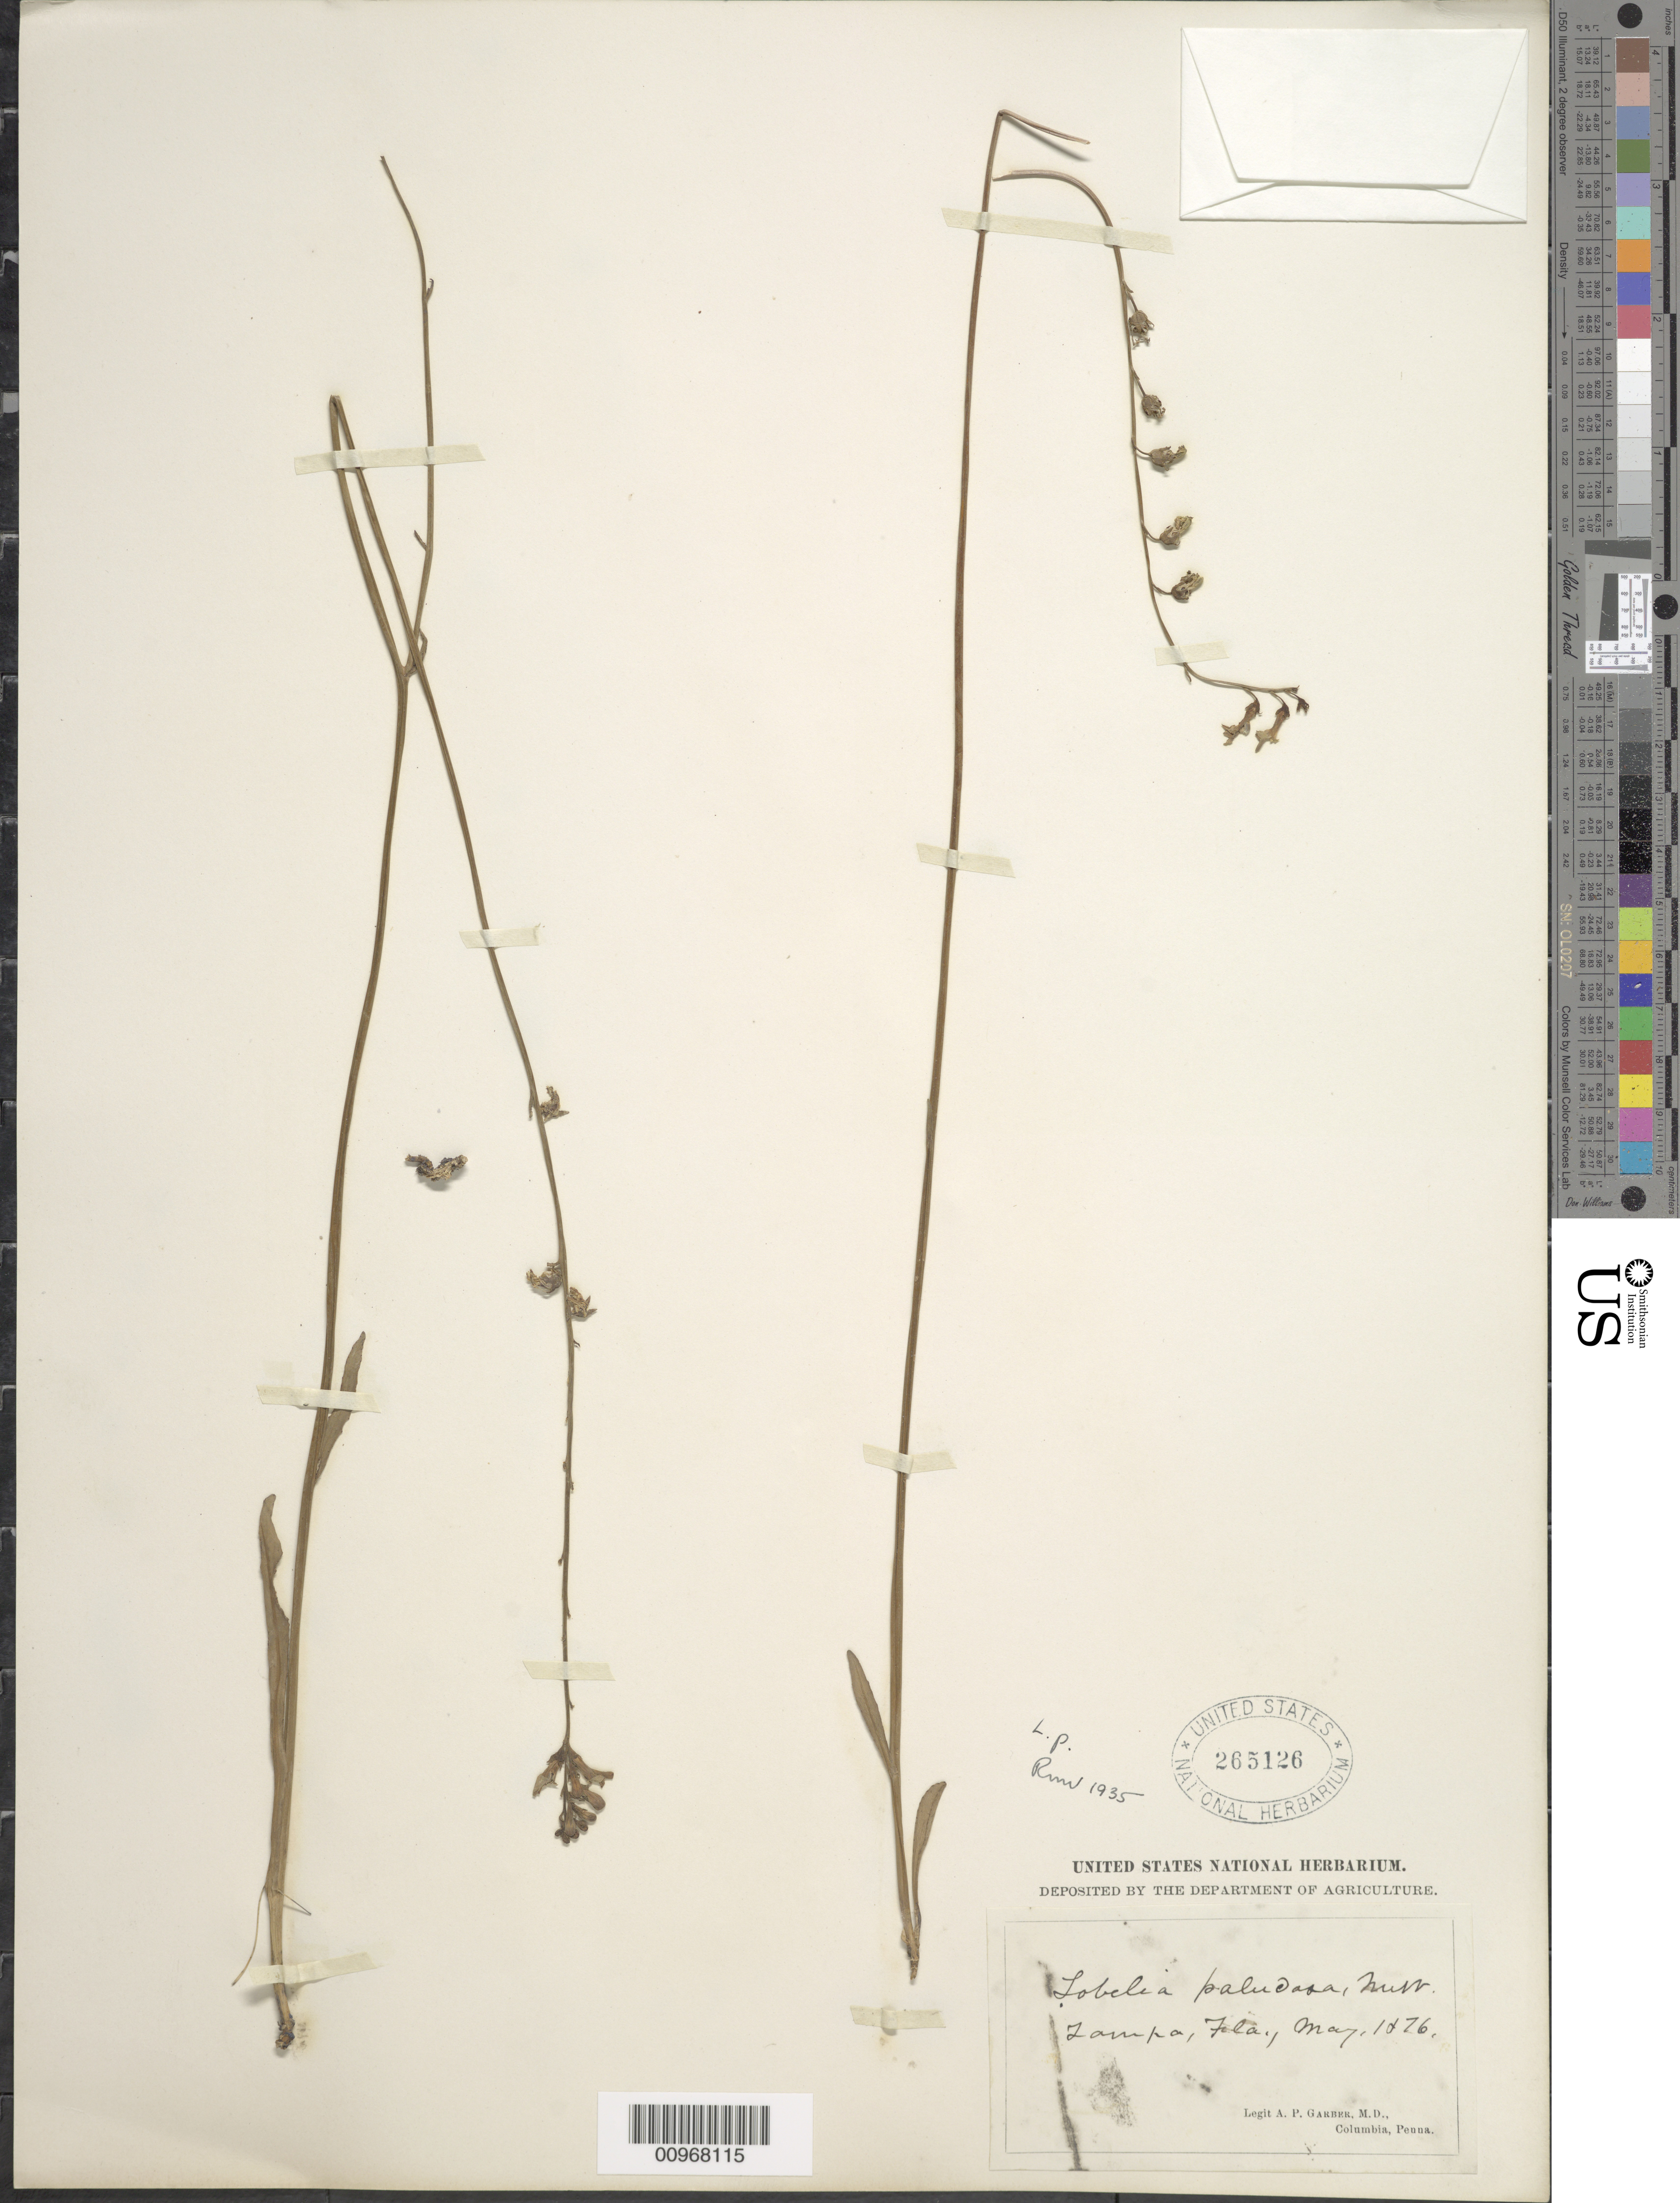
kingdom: Plantae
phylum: Tracheophyta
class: Magnoliopsida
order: Asterales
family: Campanulaceae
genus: Lobelia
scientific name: Lobelia paludosa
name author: Nutt.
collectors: A. P. Garber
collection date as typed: May 1876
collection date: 1876-05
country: United States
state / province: Florida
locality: Tampa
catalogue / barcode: US 265126